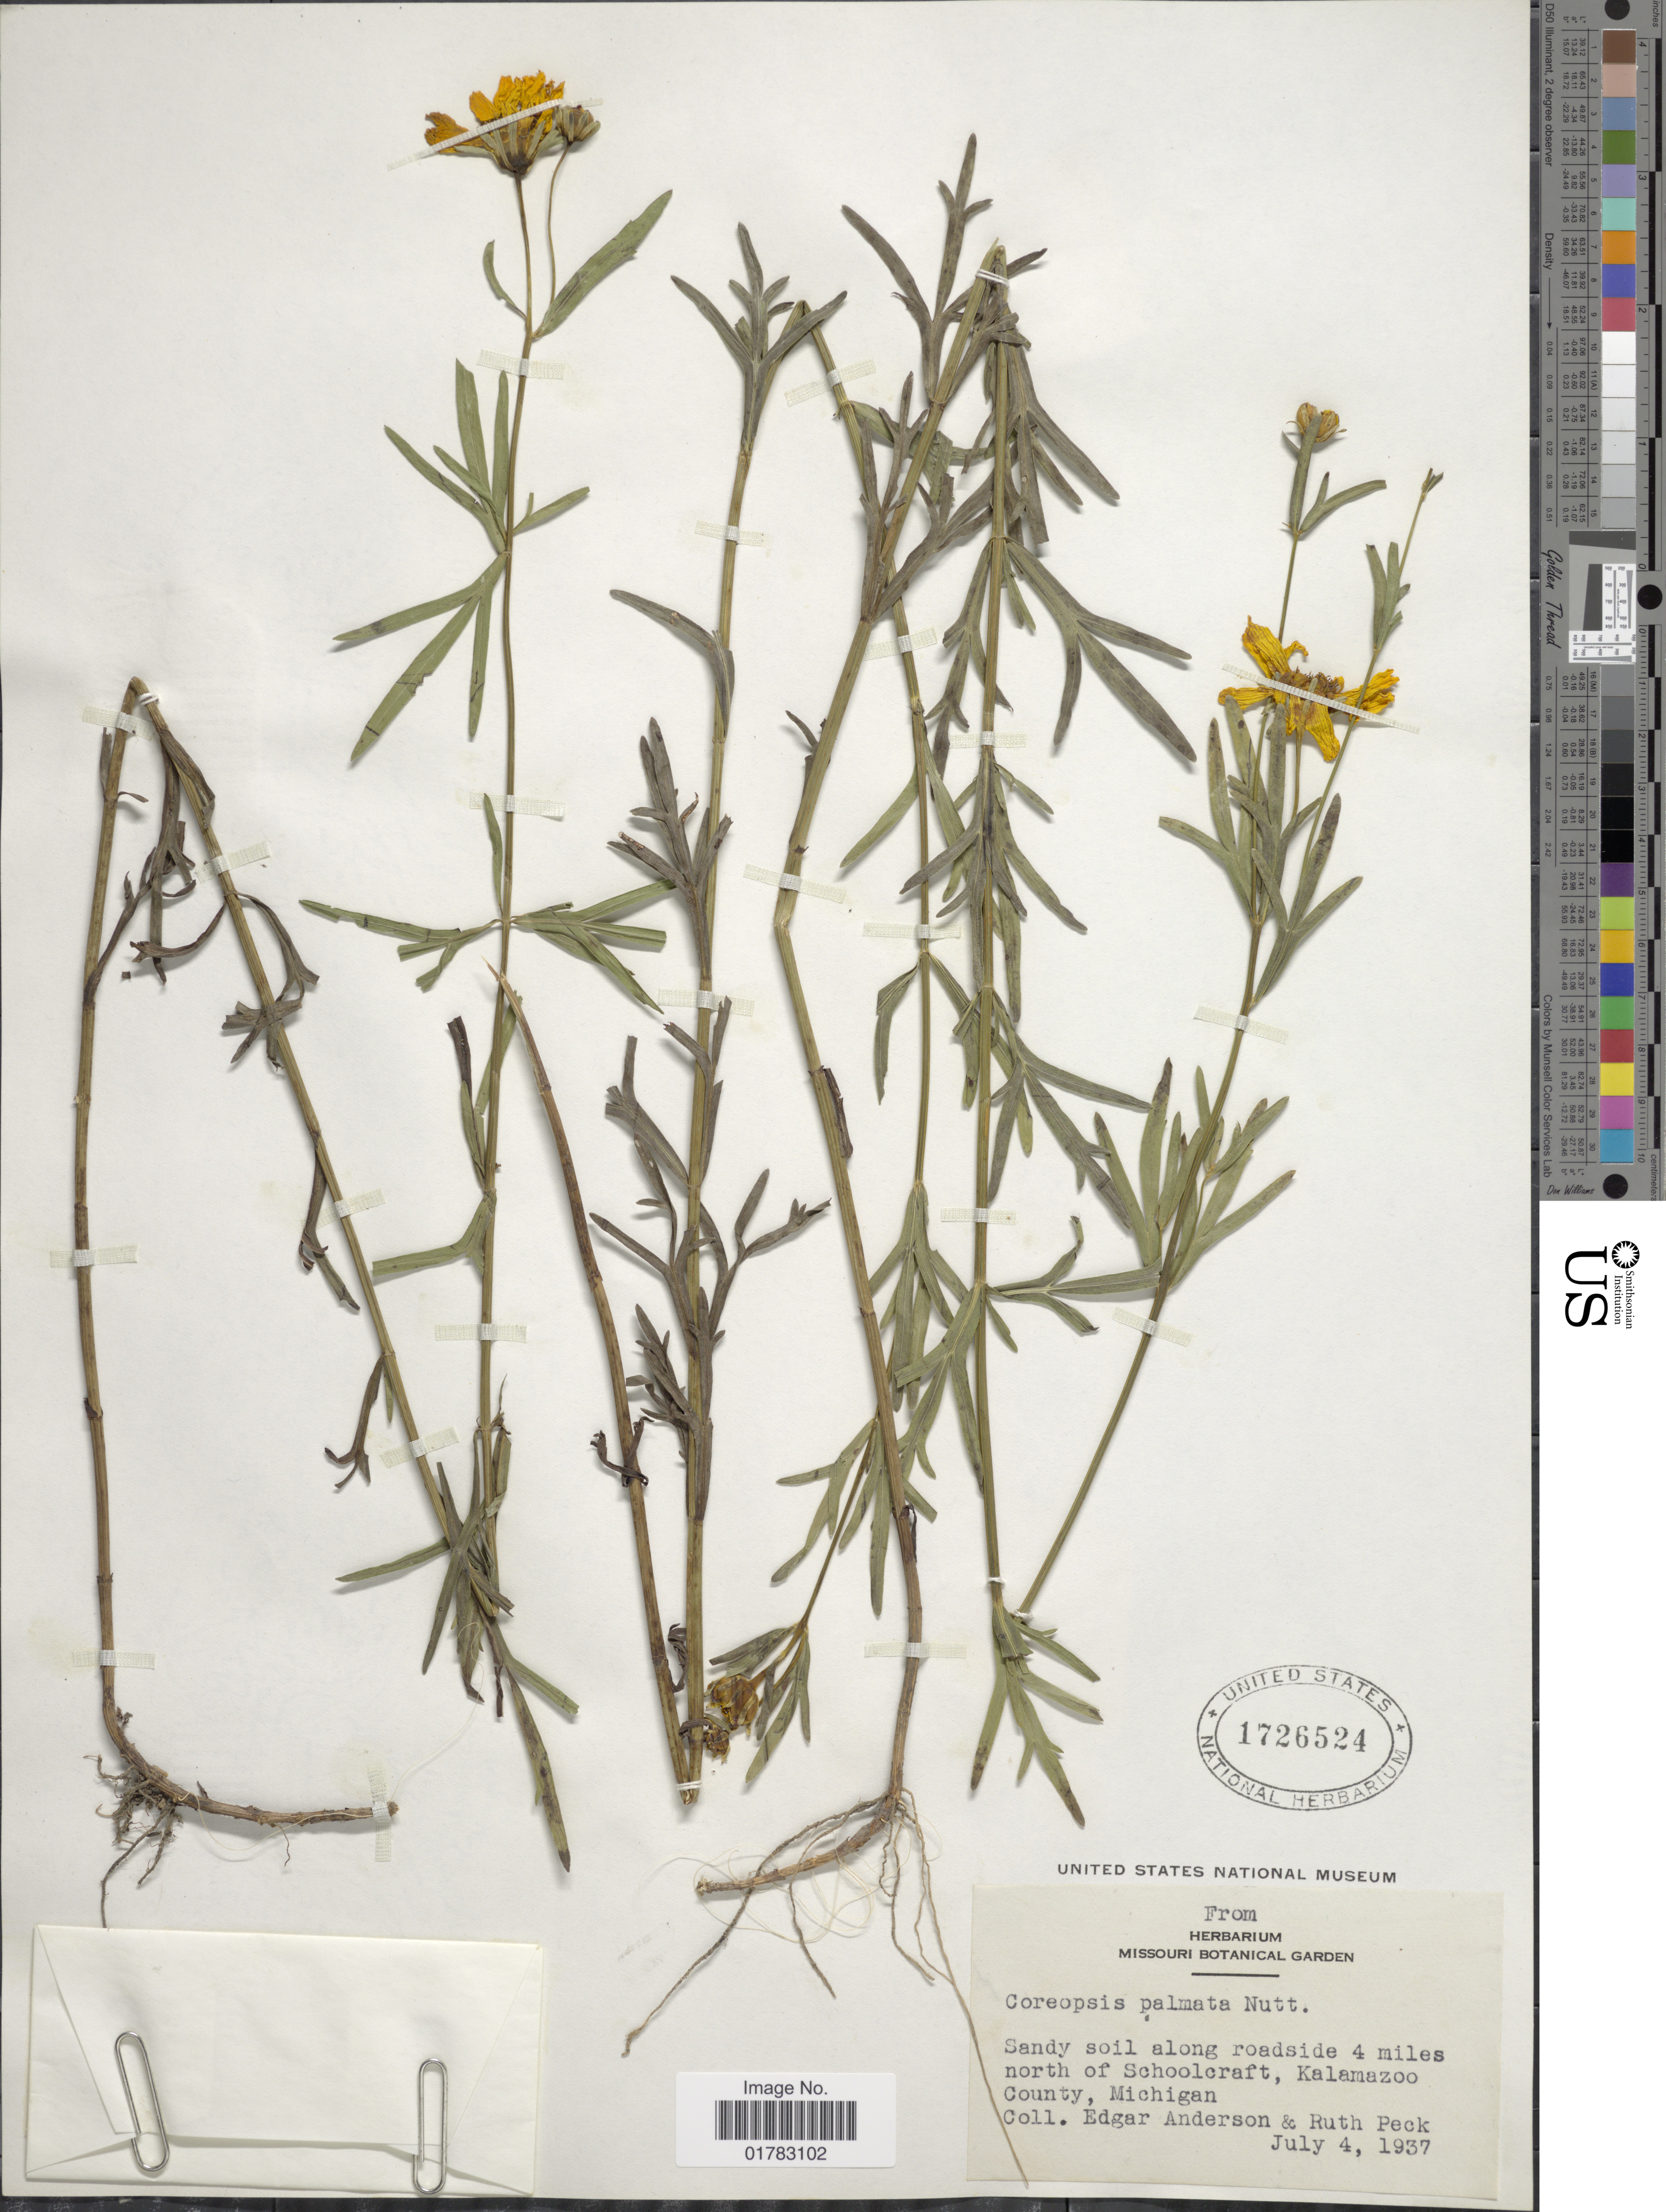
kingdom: Plantae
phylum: Tracheophyta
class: Magnoliopsida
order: Asterales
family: Asteraceae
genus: Coreopsis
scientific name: Coreopsis palmata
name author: Nutt.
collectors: E. S. Anderson & R. Peck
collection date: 1937-07-04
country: United States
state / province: Michigan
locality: Sandy soil along roadside 4 miles north of Schoolcraft, Kalamazoo County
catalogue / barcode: US 1726524